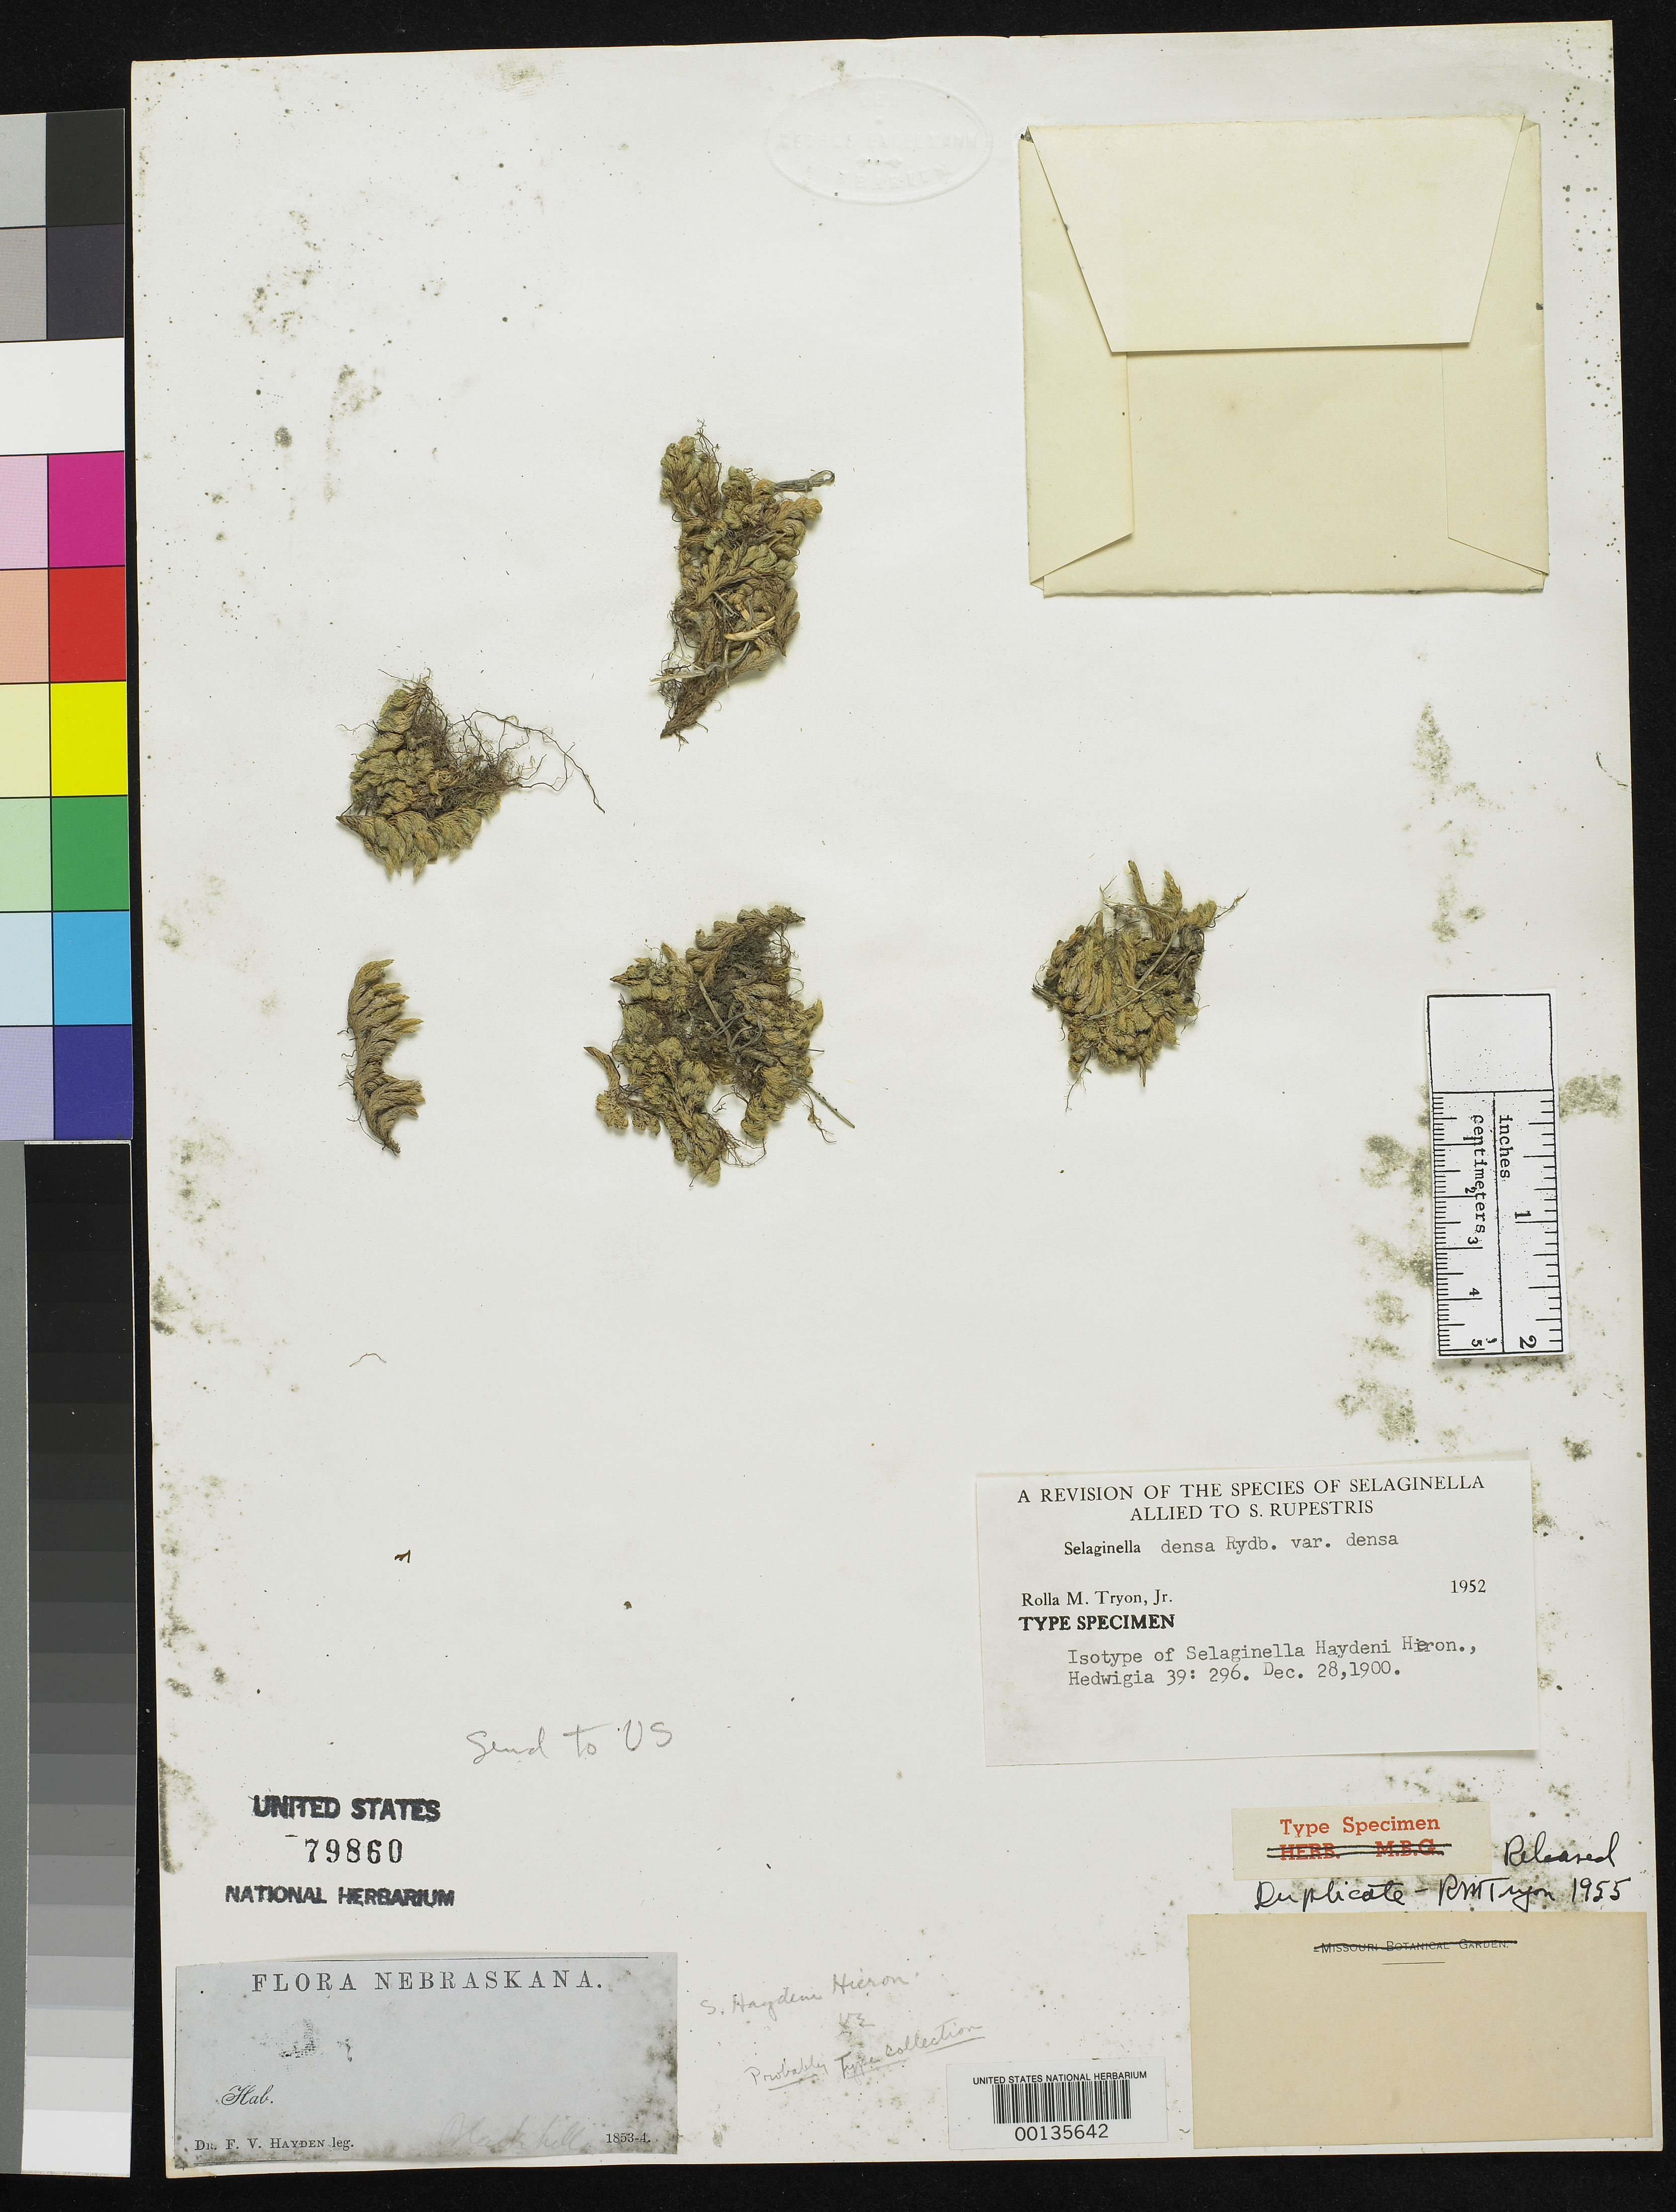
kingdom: Plantae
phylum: Tracheophyta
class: Lycopodiopsida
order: Selaginellales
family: Selaginellaceae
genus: Selaginella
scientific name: Selaginella haydenii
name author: Hieron.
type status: Isotype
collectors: Hayden Exped.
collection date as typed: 1853 to -- --- 1854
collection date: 1853/1854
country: United States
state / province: Nebraska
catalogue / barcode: US 79860